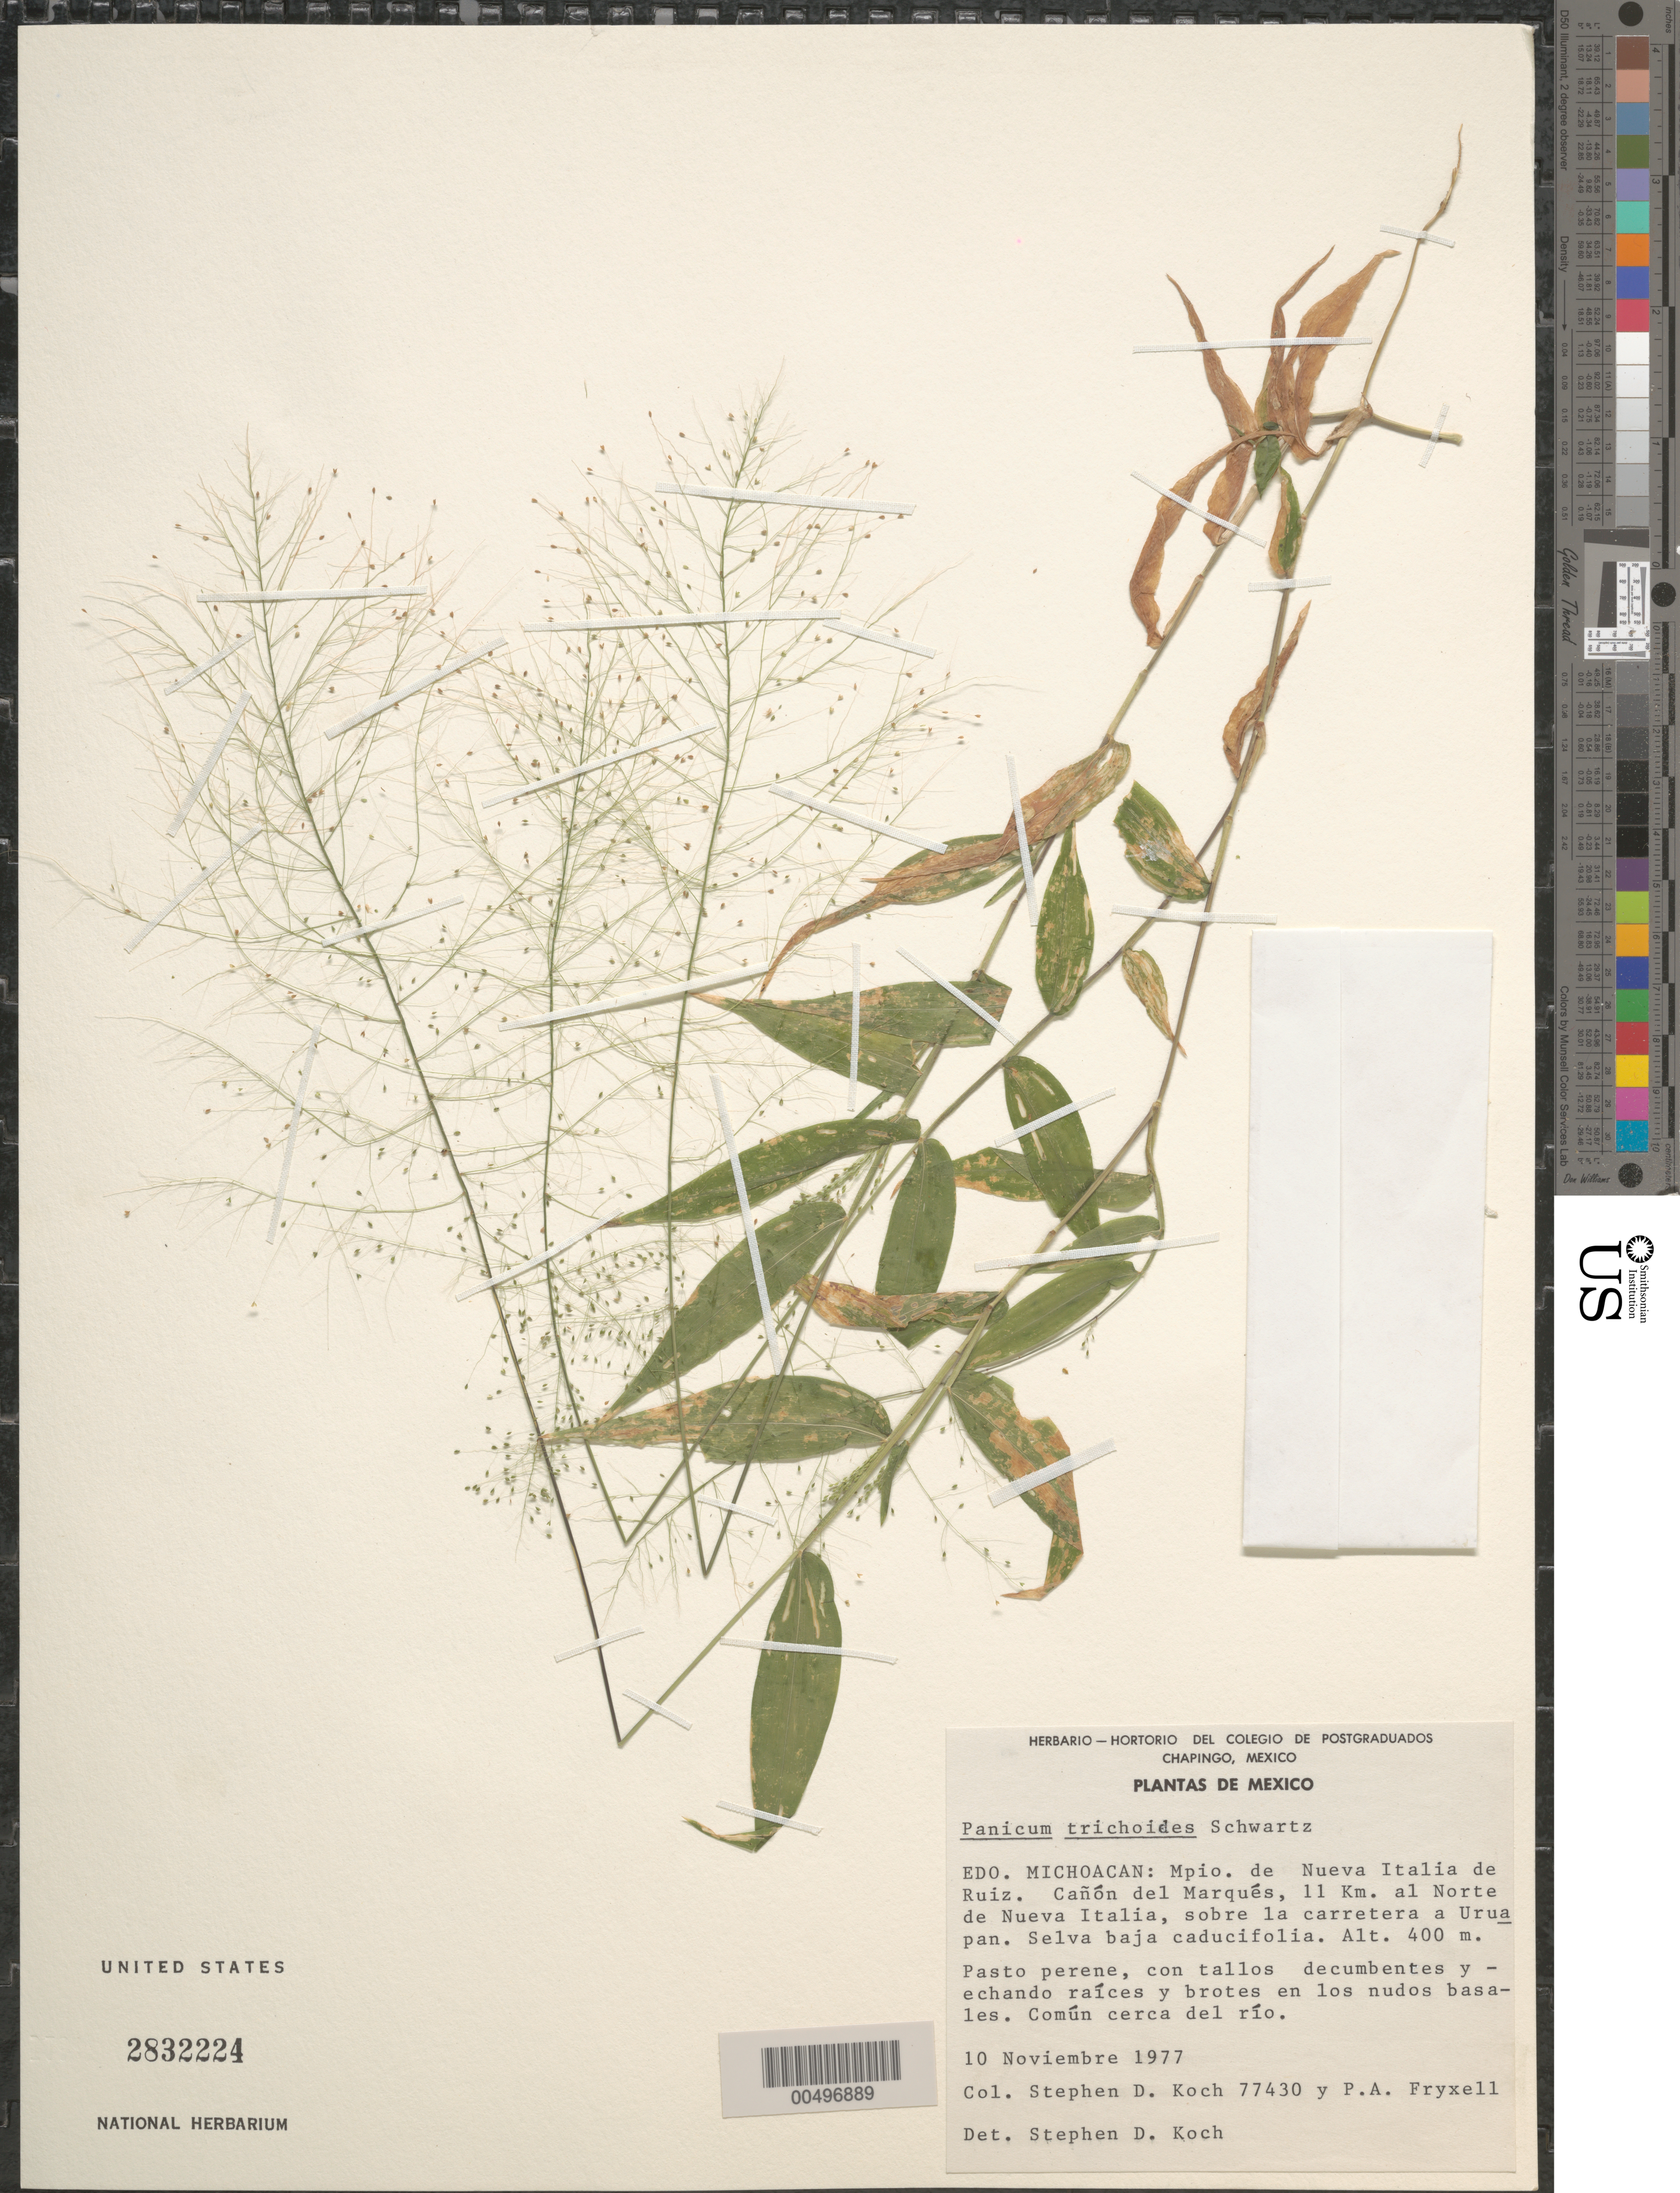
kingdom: Plantae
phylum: Tracheophyta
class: Liliopsida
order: Poales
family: Poaceae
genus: Panicum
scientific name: Panicum trichoides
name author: Sw.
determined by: Koch, S. D.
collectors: S. D. Koch & P. A. Fryxell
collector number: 77430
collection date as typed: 10 Nov 1977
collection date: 1977-11-10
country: Mexico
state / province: Michoacán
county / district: Gabriel Zomora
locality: N of Nueva Italia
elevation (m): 400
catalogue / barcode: US 2832224